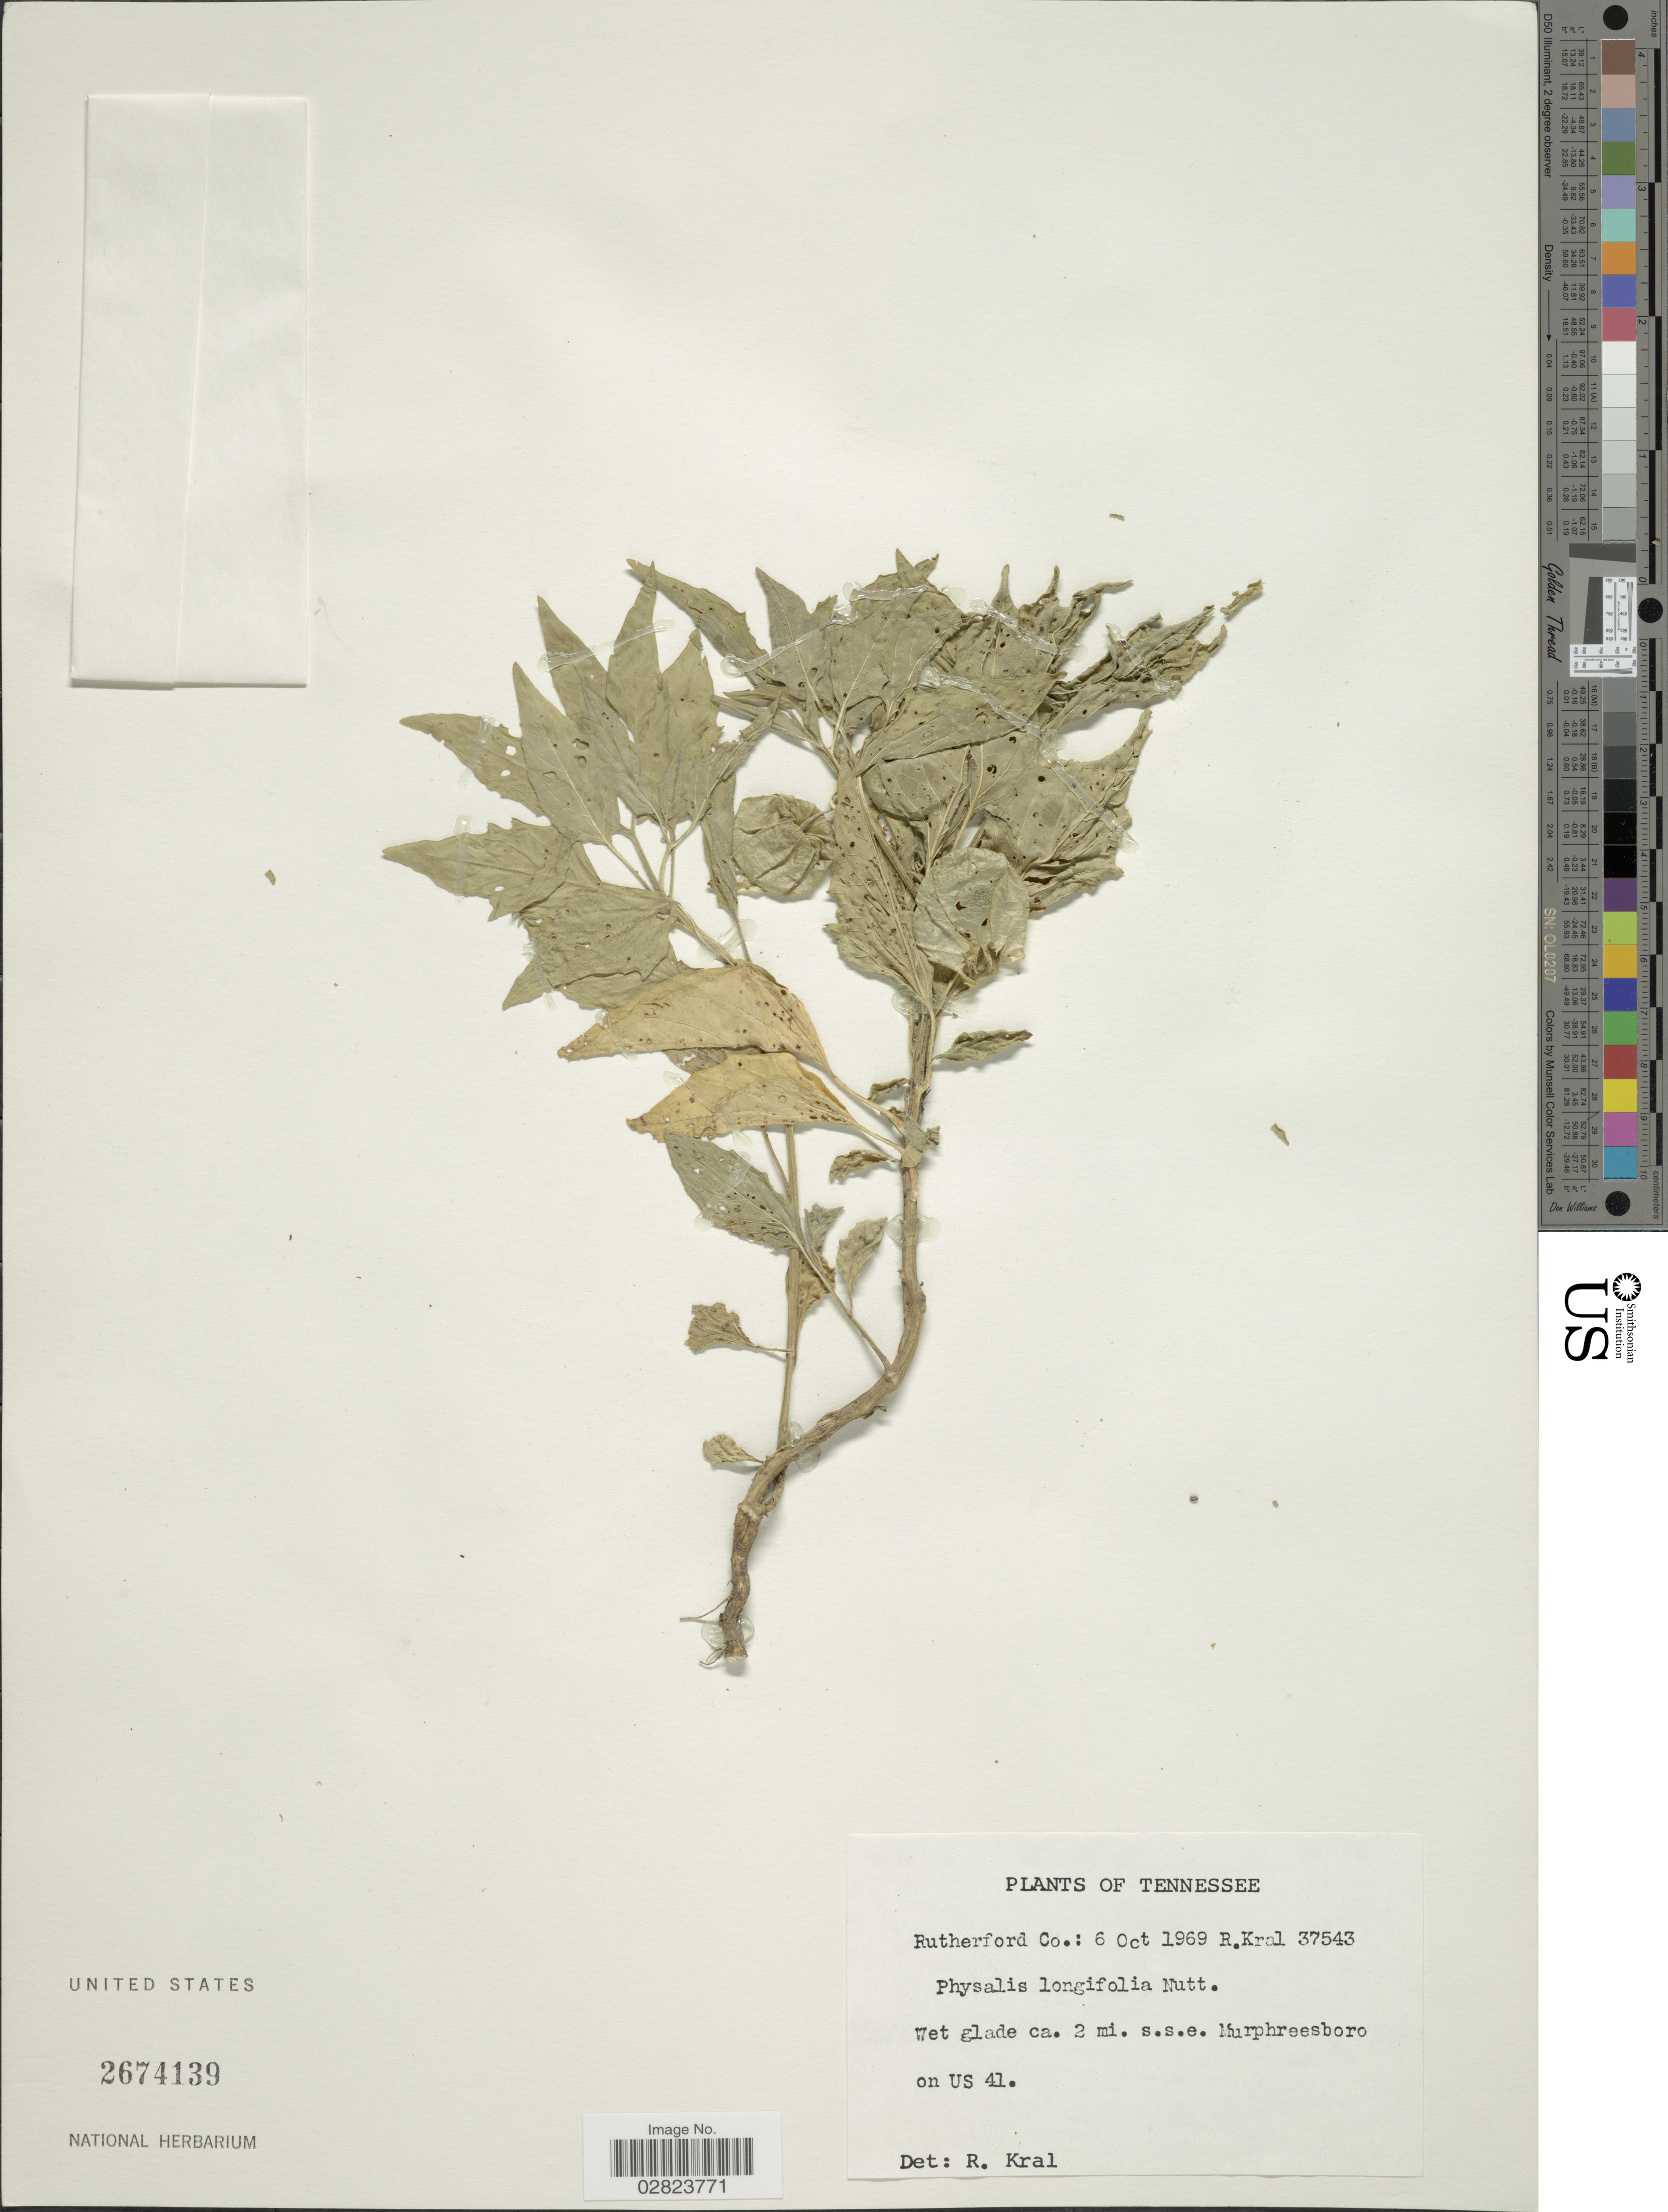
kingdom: Plantae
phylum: Tracheophyta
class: Magnoliopsida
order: Solanales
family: Solanaceae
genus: Physalis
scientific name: Physalis longifolia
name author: Nutt.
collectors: R. Kral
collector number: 37543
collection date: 1969-10-06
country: United States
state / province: Tennessee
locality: Rutherford Co. Wet glade ca. 2 mi. s.s.e. Murphreesboro on US 41.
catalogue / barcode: US 2674139